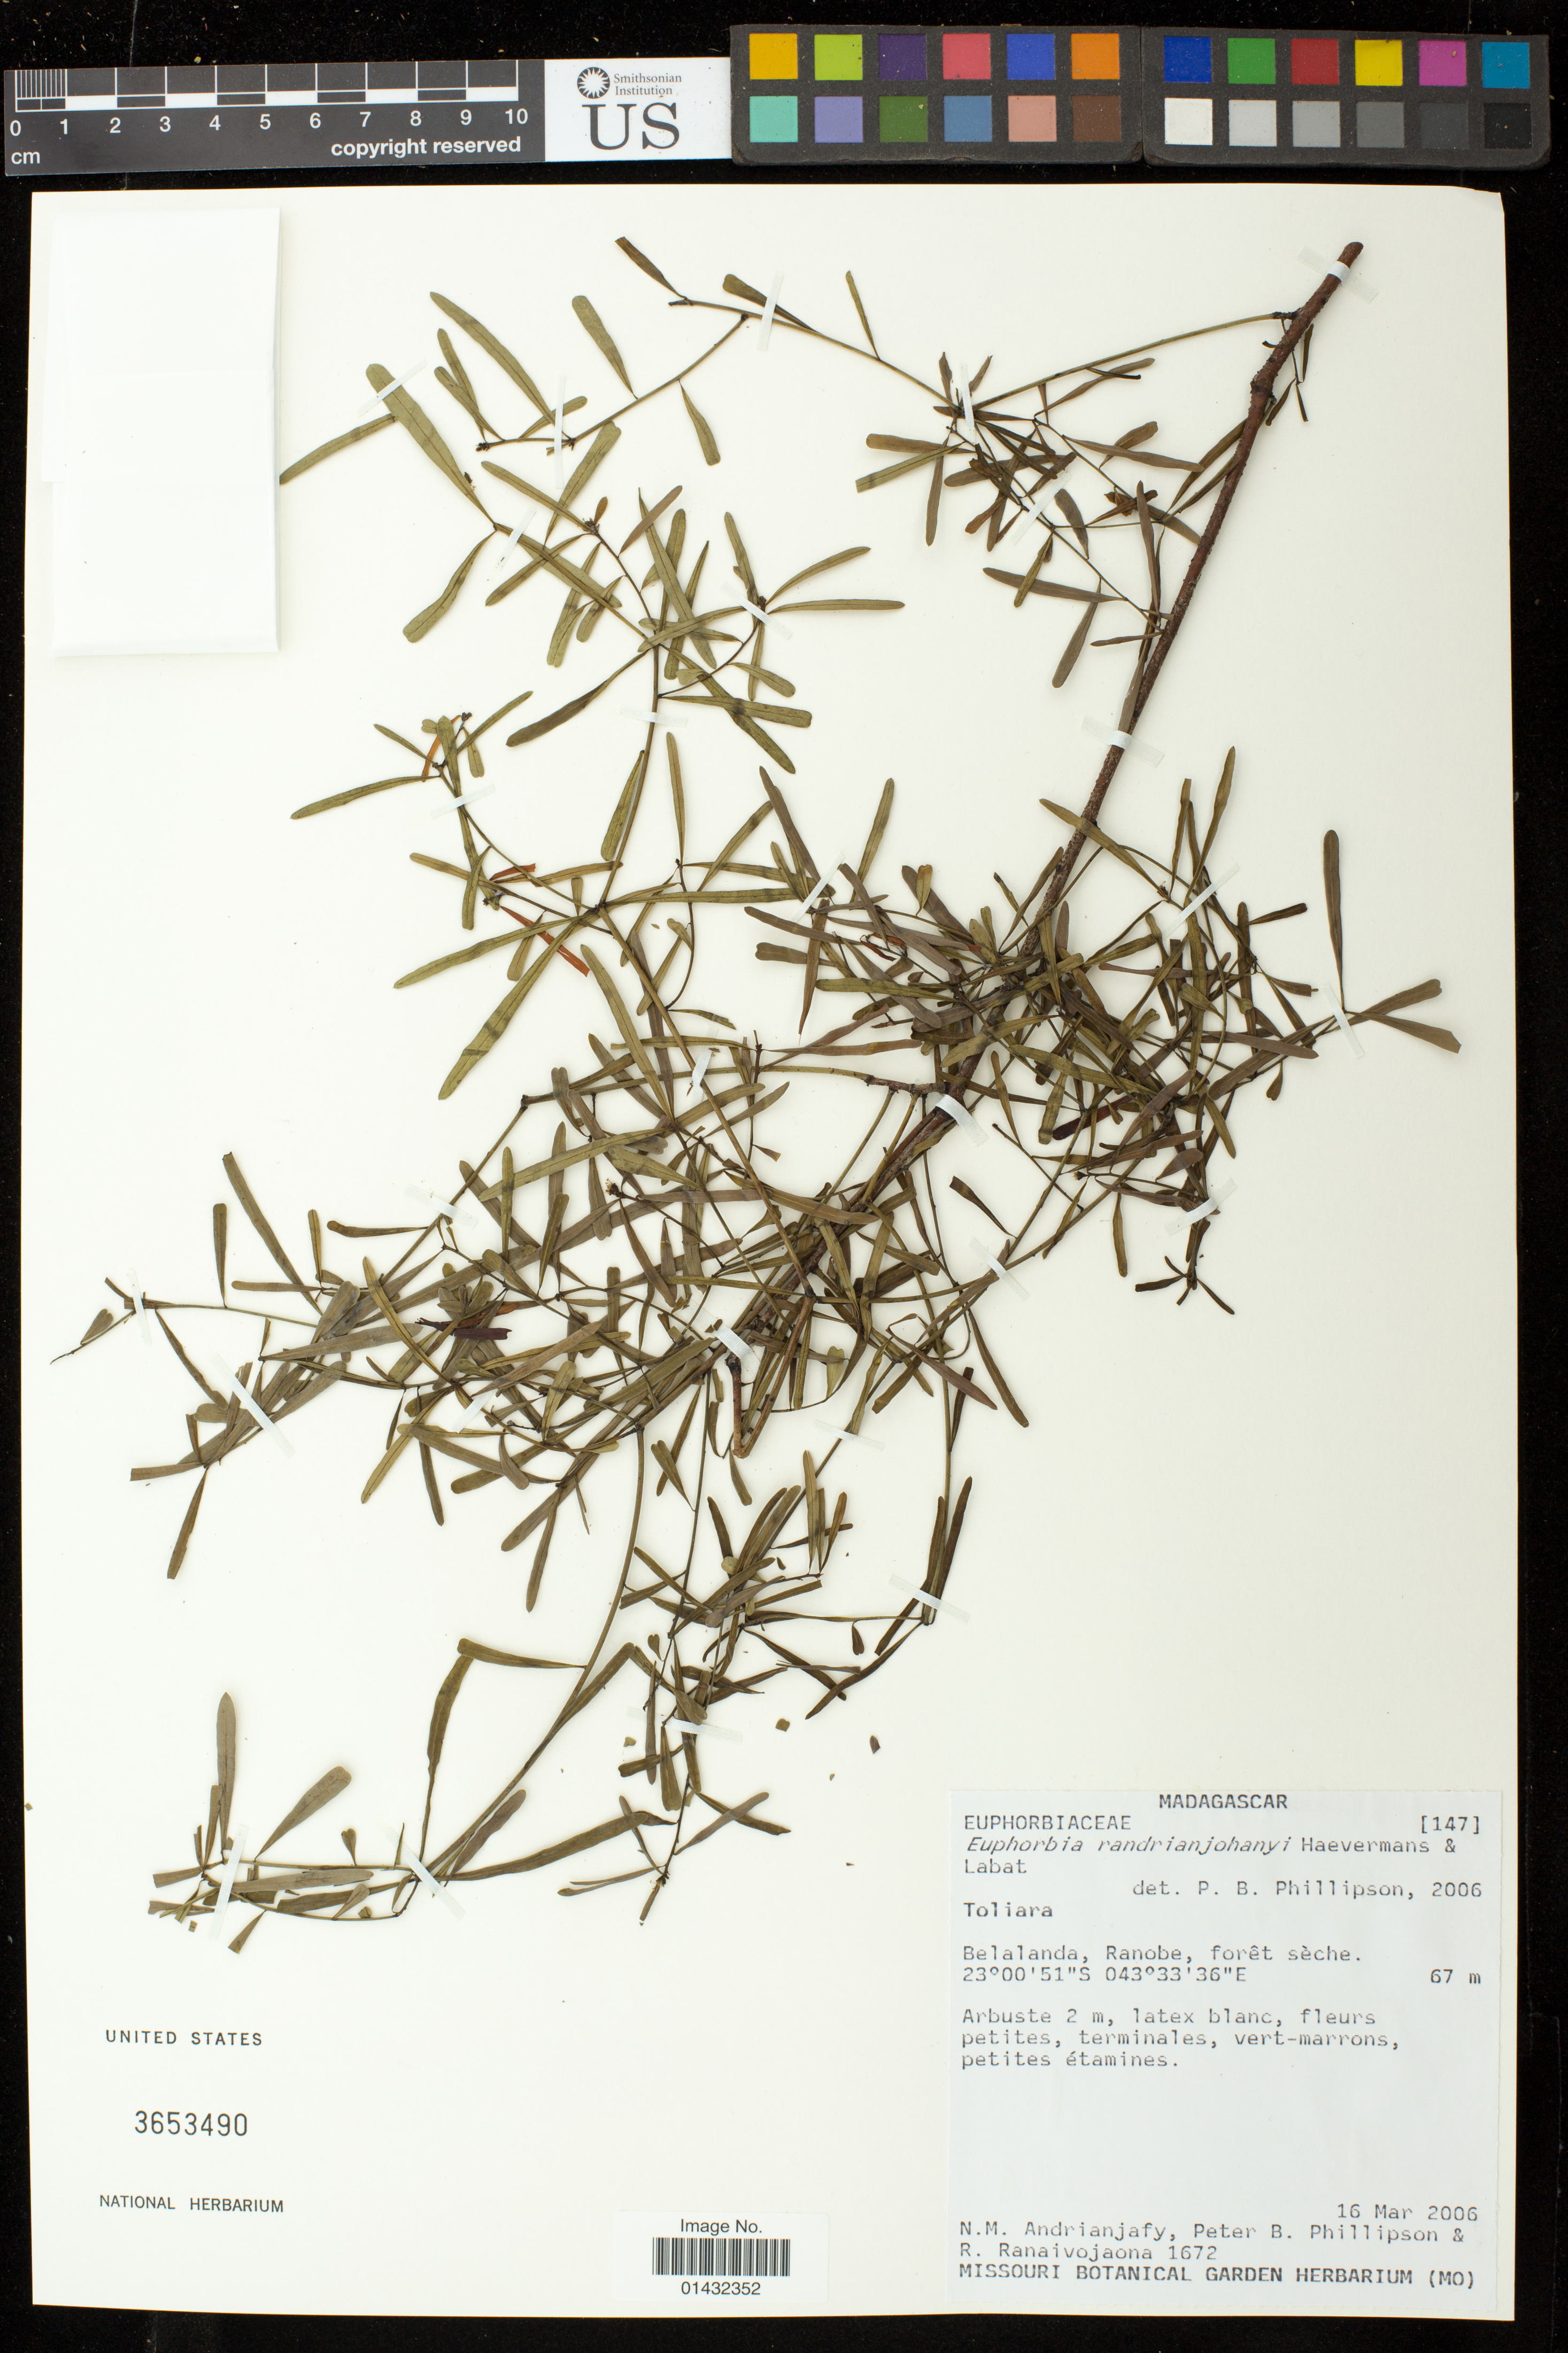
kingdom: Plantae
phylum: Tracheophyta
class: Magnoliopsida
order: Malpighiales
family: Euphorbiaceae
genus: Euphorbia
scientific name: Euphorbia randrianjohanyi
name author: Haevermans & Labat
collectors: N. M. Andrianjafy, P. B. Phillipson & R. Ranaivojaona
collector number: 147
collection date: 2006-03-16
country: Madagascar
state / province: Atsimo-Andrefana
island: Madagascar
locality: Toliara; Belalanda, Ranobe, foret seche.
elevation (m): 67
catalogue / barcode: US 3653490